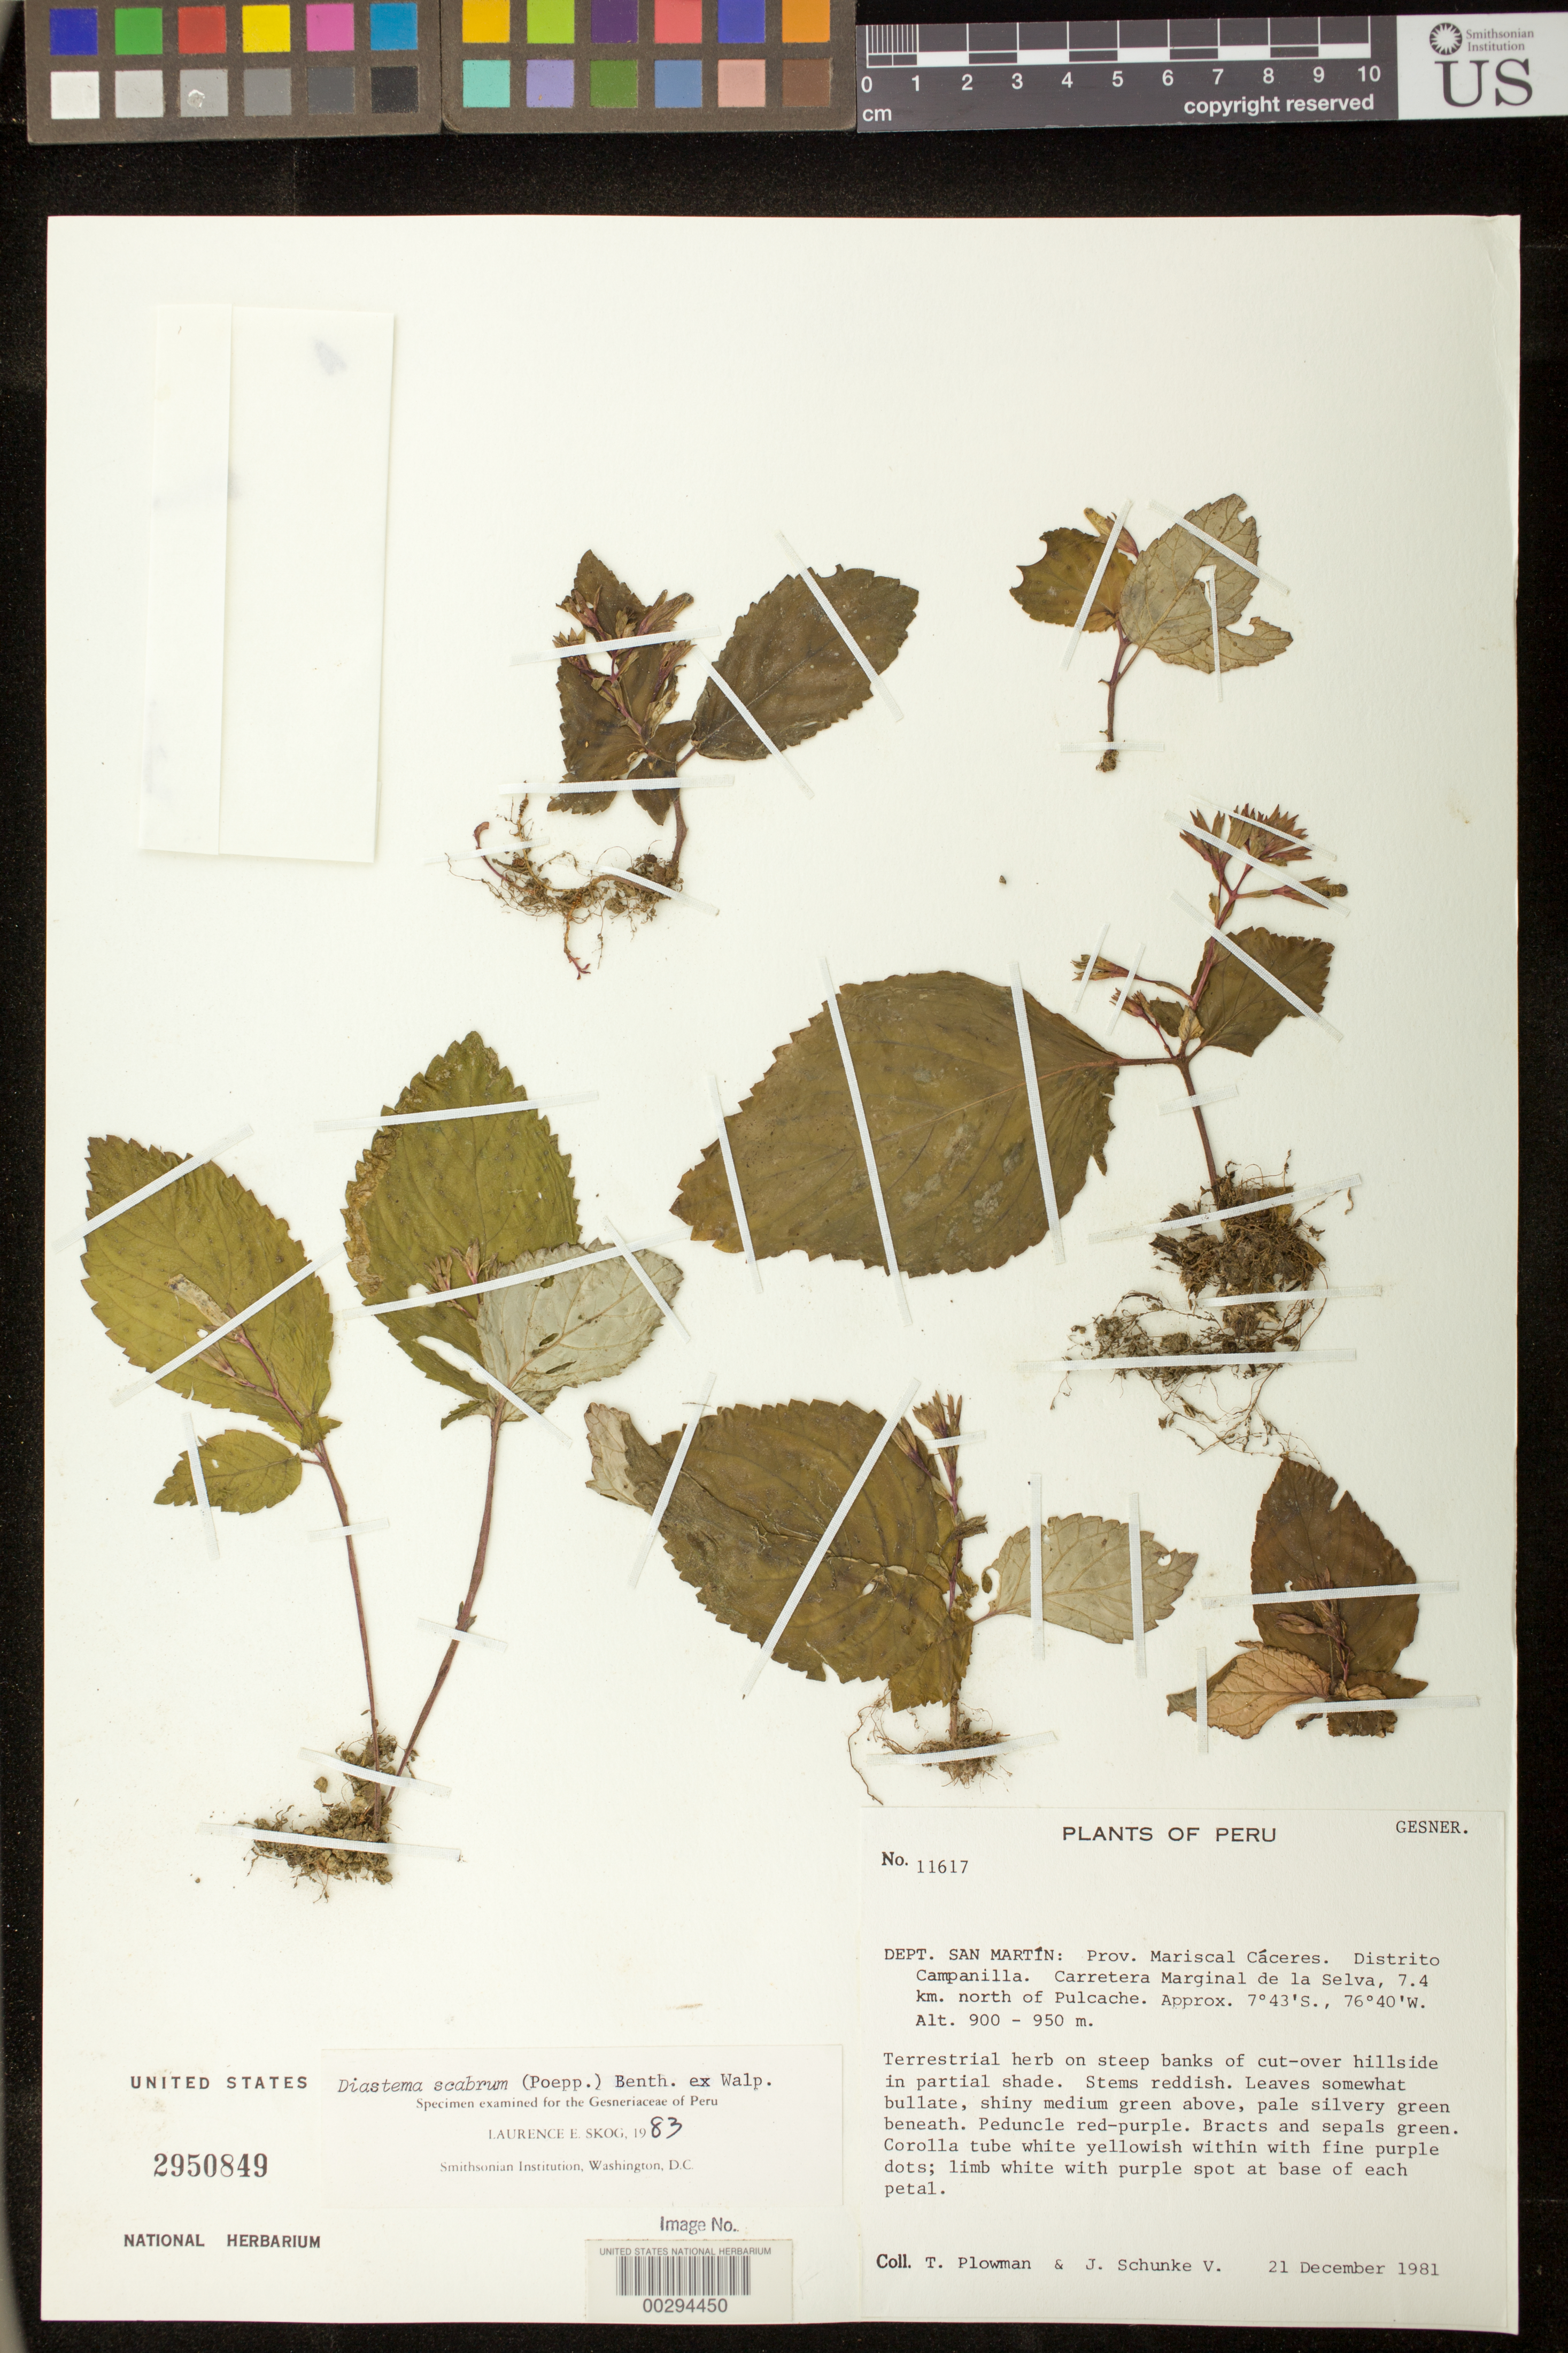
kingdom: Plantae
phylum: Tracheophyta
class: Magnoliopsida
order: Lamiales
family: Gesneriaceae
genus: Diastema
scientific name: Diastema scabrum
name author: (Poepp.) Benth. ex Walp.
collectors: T. Plowman & J. Schunke Vigo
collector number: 11617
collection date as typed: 21 Dec 1981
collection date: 1981-12-21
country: Peru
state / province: San Martín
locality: Prov. Mariscal Cáceres, Dtto. Campanilla, marginal highway from the forest, 7.4 km N of Pulcache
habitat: Steep banks of cut-over hillside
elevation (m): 900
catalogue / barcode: US 2950849